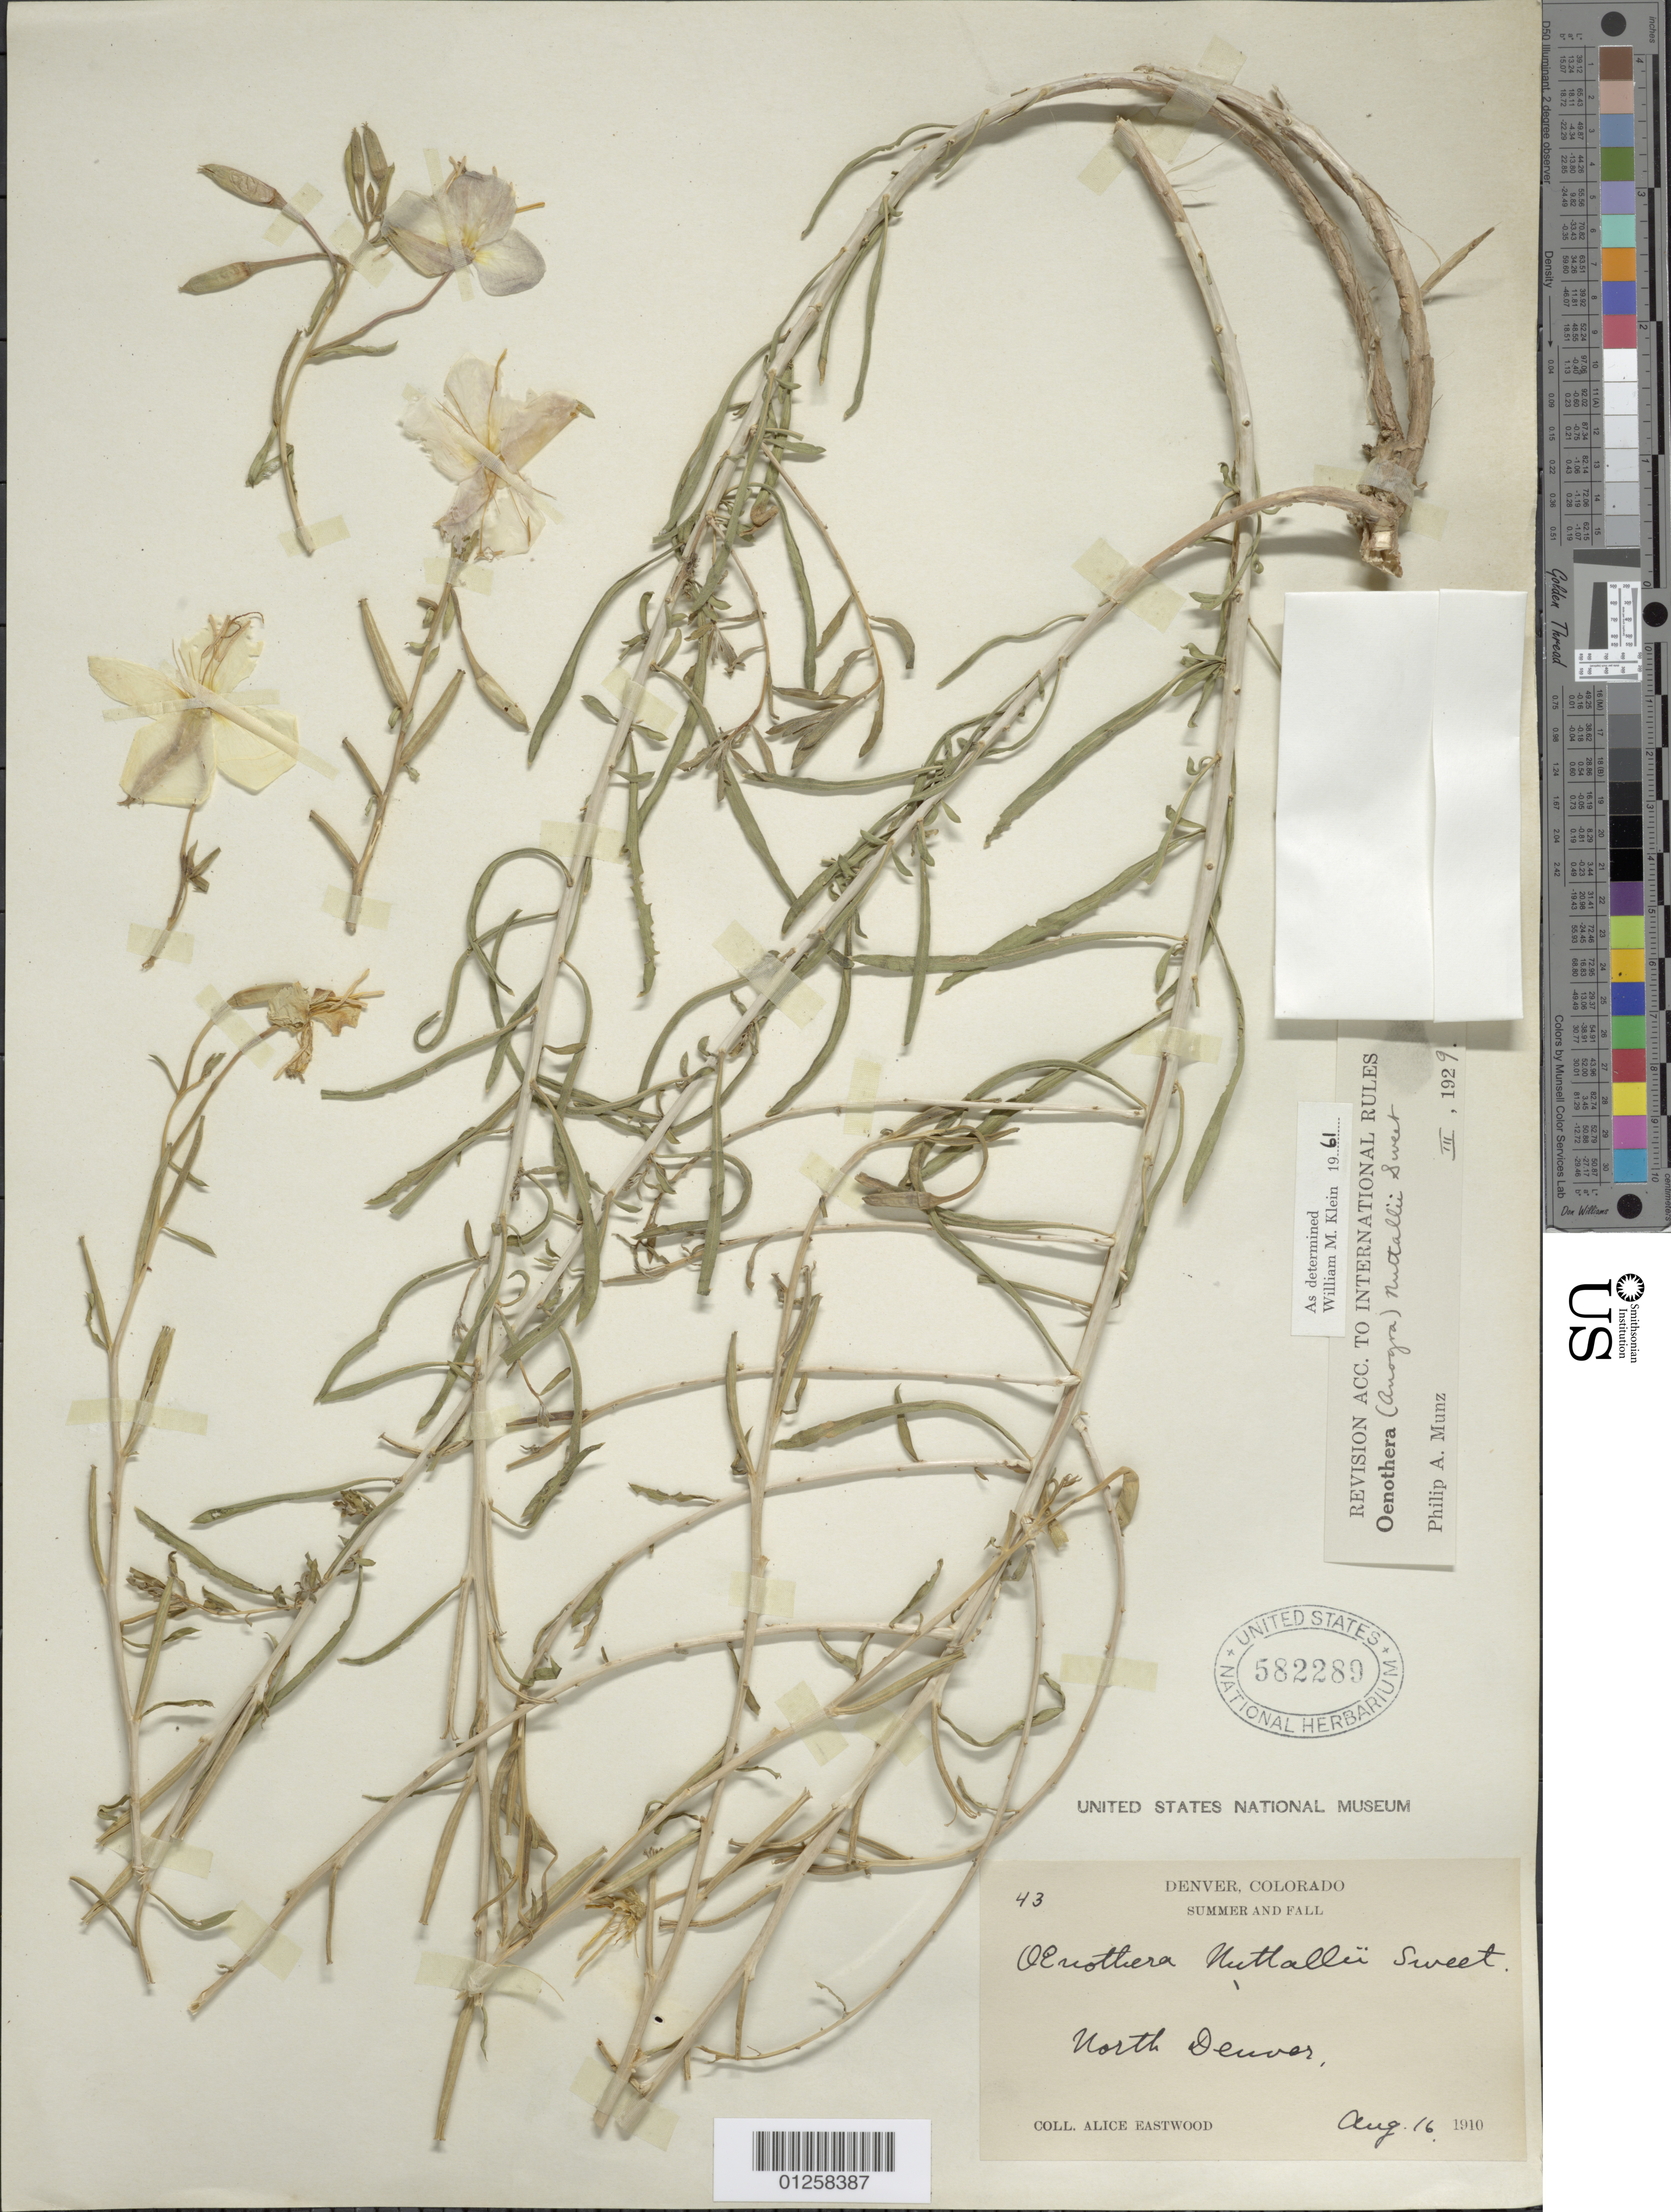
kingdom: Plantae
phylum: Tracheophyta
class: Magnoliopsida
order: Myrtales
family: Onagraceae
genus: Oenothera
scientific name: Oenothera nuttallii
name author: Sweet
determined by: Klein, W. M.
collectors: A. Eastwood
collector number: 43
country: United States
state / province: Colorado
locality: North Denver.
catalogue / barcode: US 582289